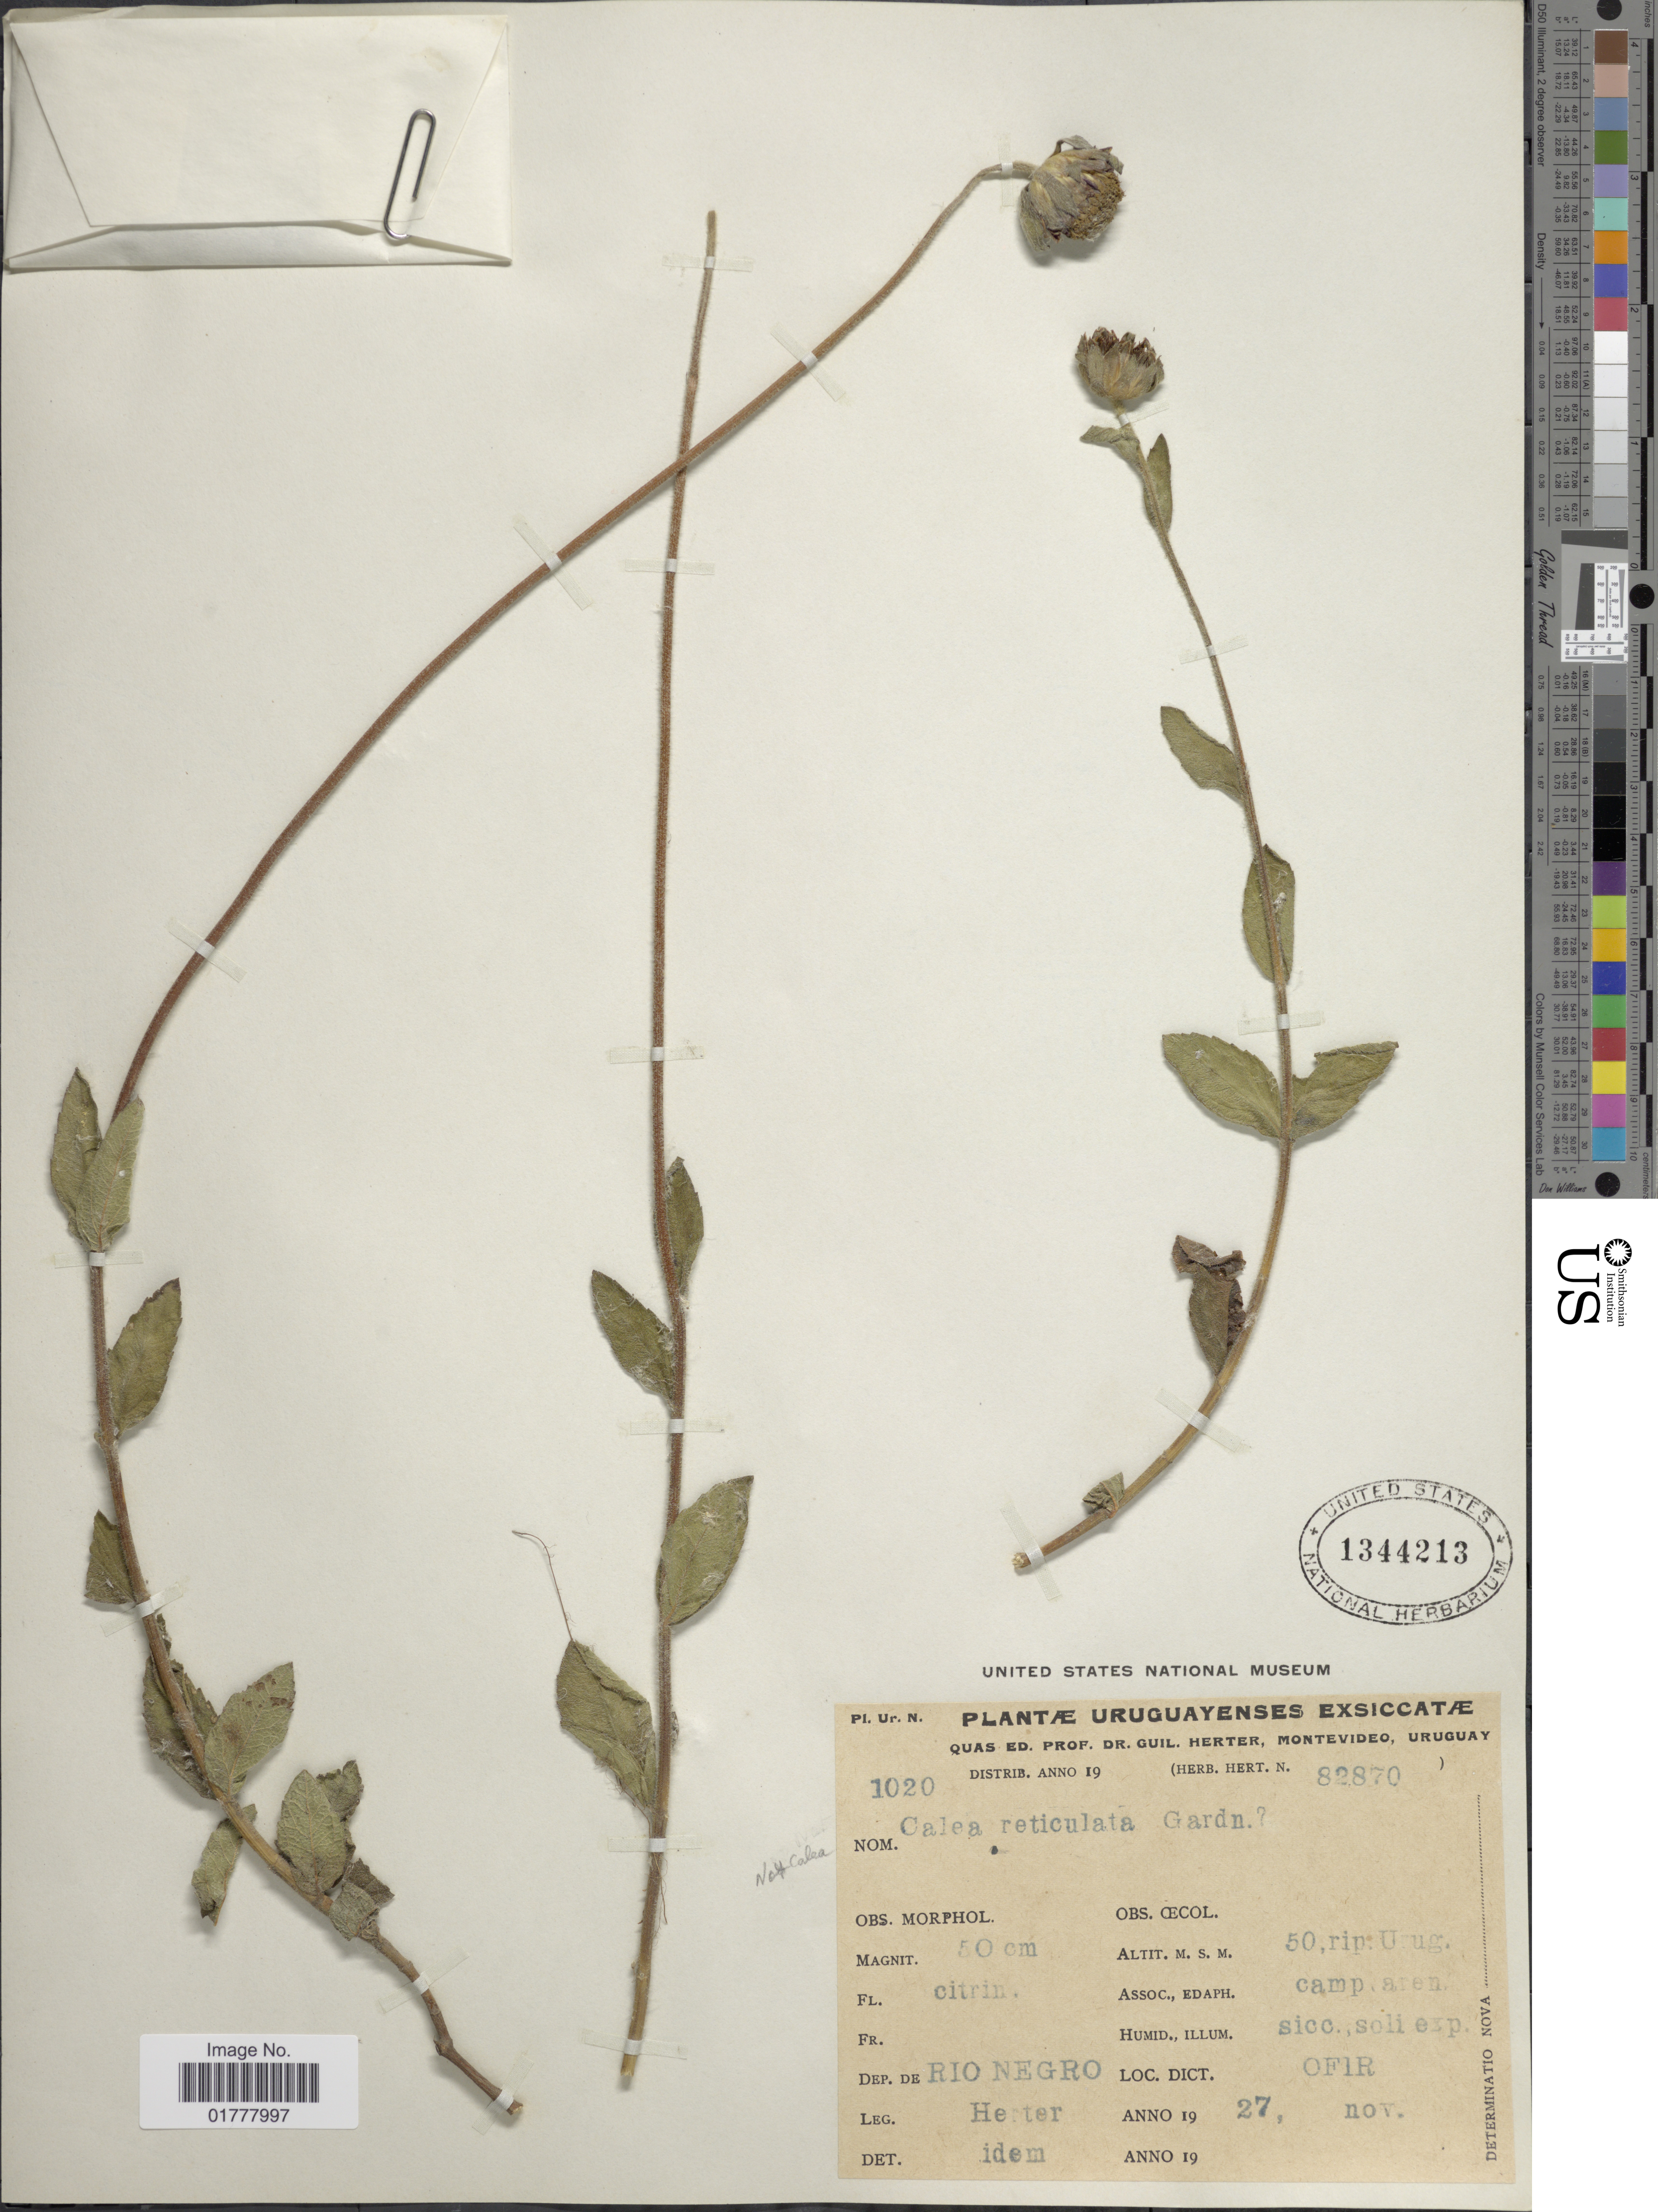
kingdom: Plantae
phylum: Tracheophyta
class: Magnoliopsida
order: Asterales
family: Asteraceae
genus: Angelphytum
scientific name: Angelphytum arnottii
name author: (Baker) H. Rob.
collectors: W. G. Herter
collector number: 1020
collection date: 1927-11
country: Uruguay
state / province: Rio Negro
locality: Dep. de Rio Negro, Ofir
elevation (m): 50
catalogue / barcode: US 1344213